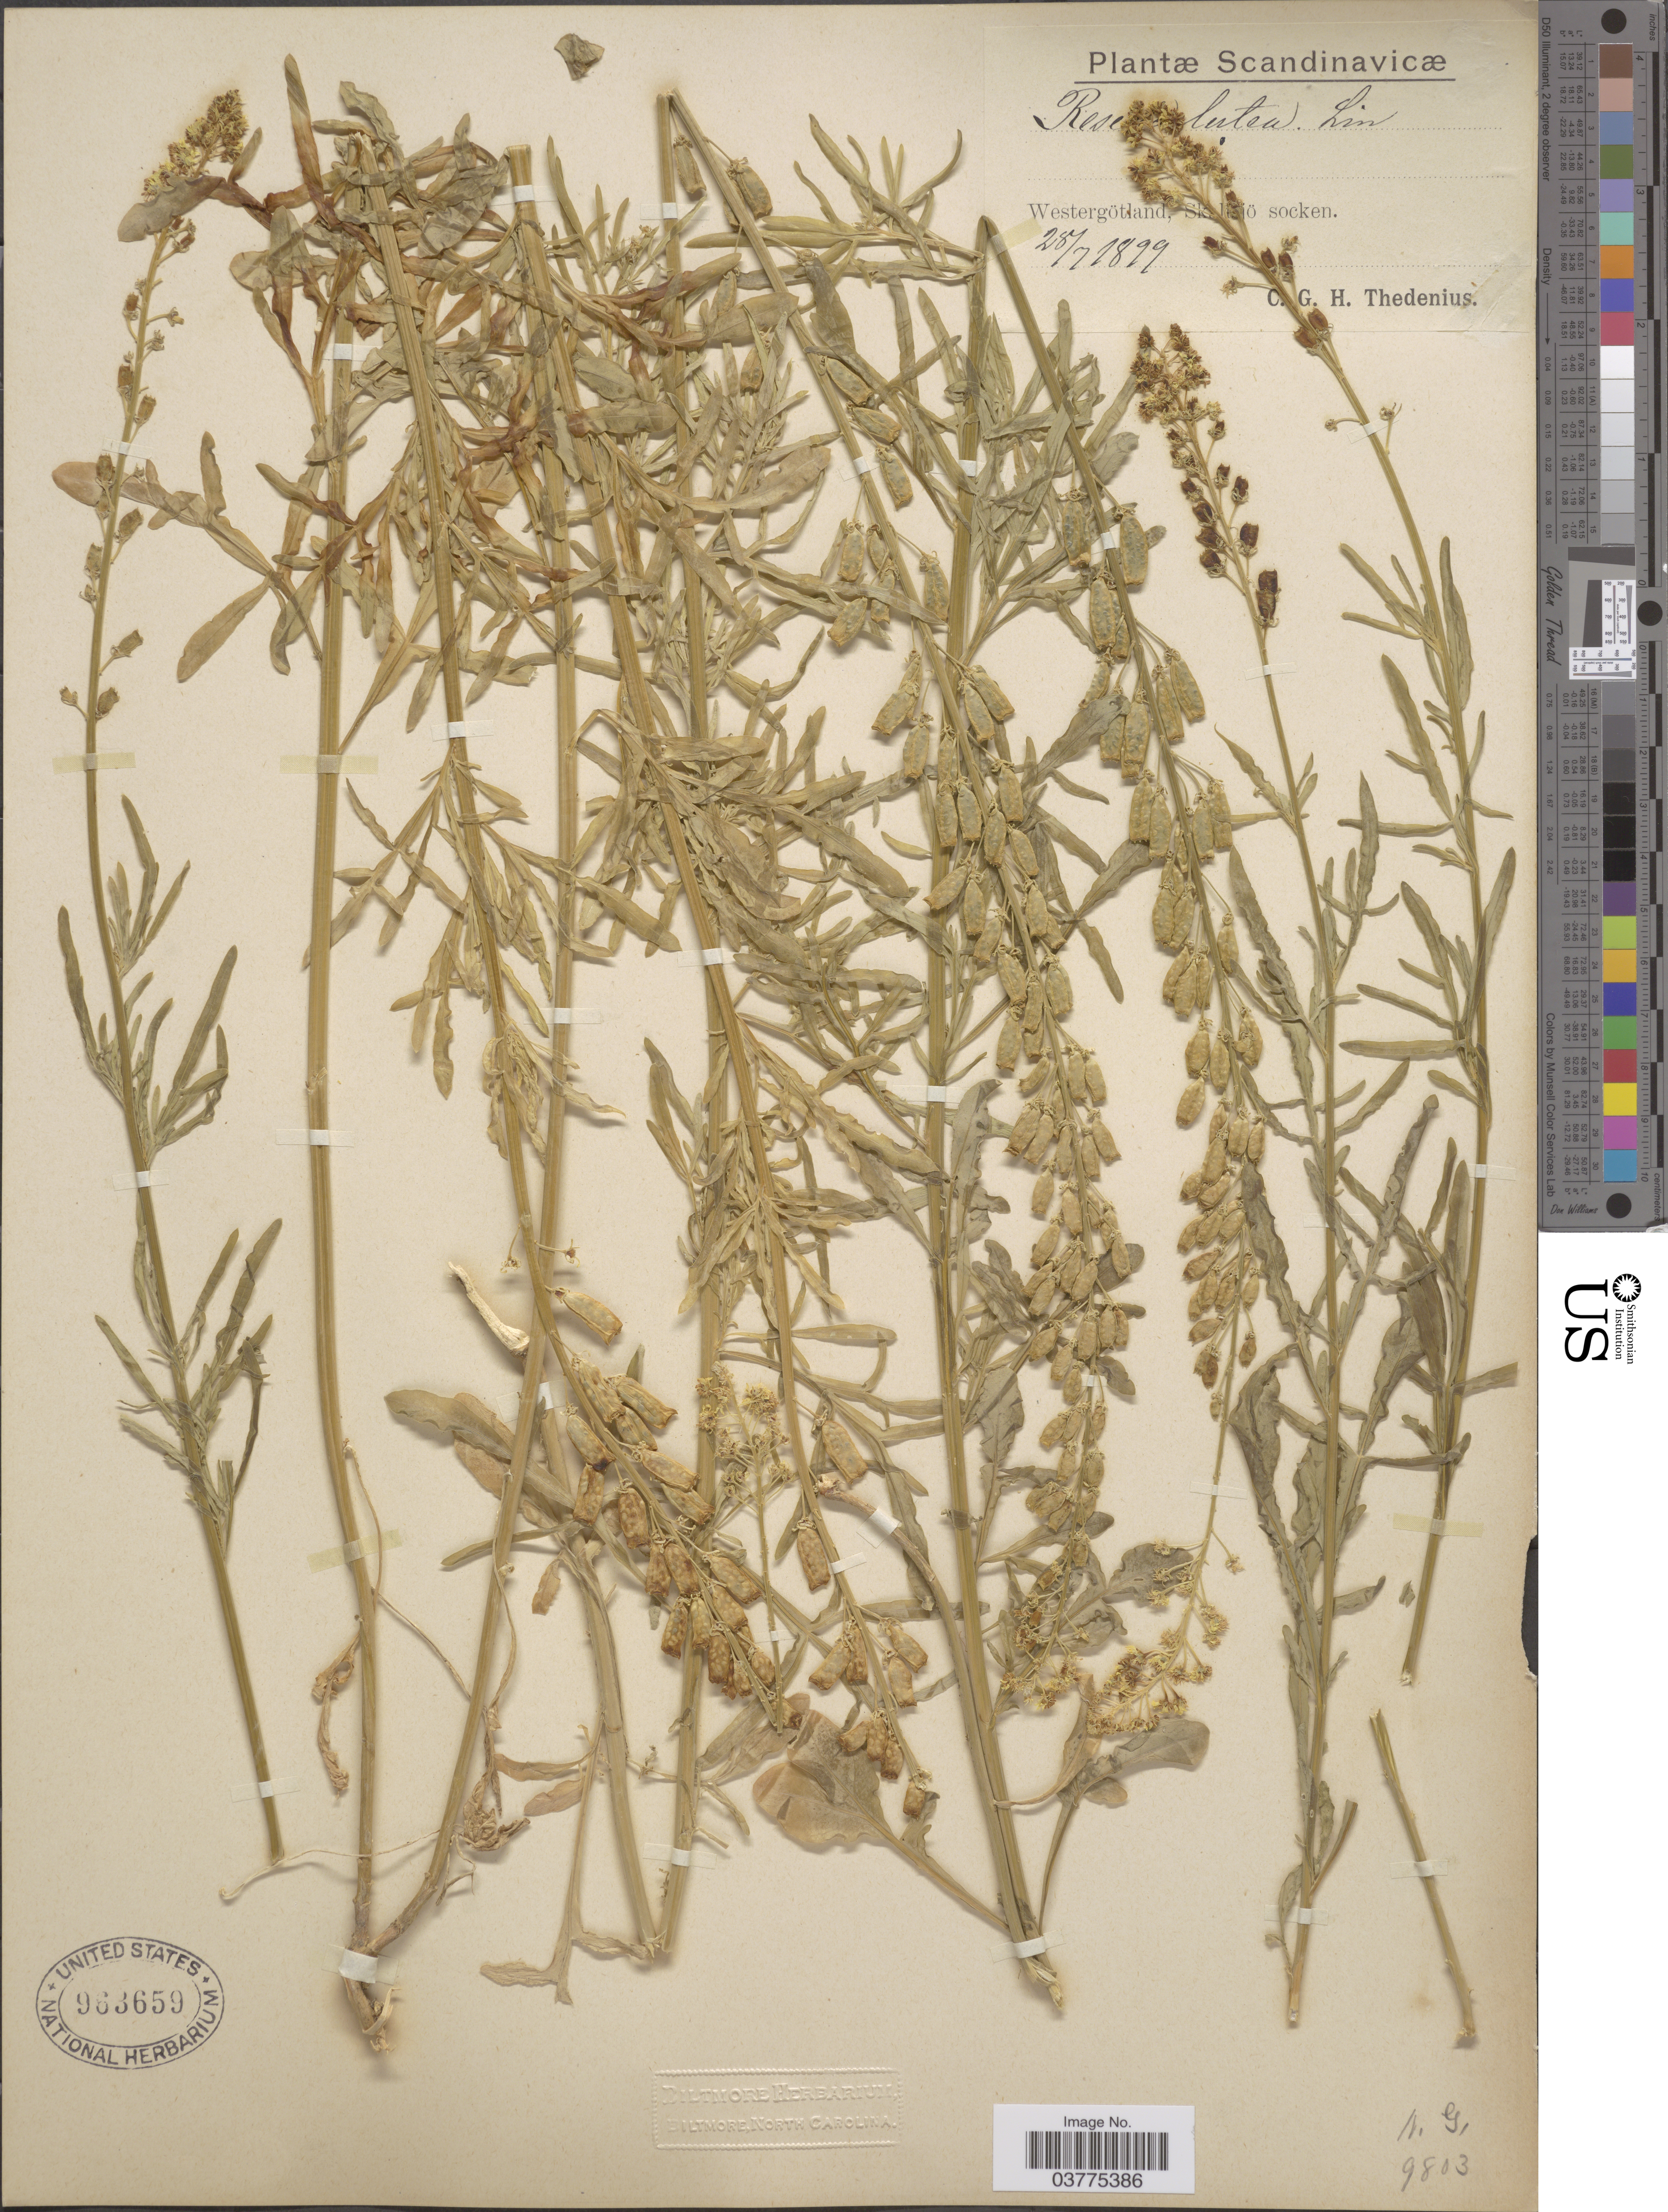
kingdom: Plantae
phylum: Tracheophyta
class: Magnoliopsida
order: Brassicales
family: Resedaceae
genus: Reseda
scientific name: Reseda lutea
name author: L.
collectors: C. Thedenius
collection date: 1899-07-28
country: Sweden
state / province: Västra Götaland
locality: Scandinavicæ. Westergötland, Sk ! socken.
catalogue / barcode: US 963659